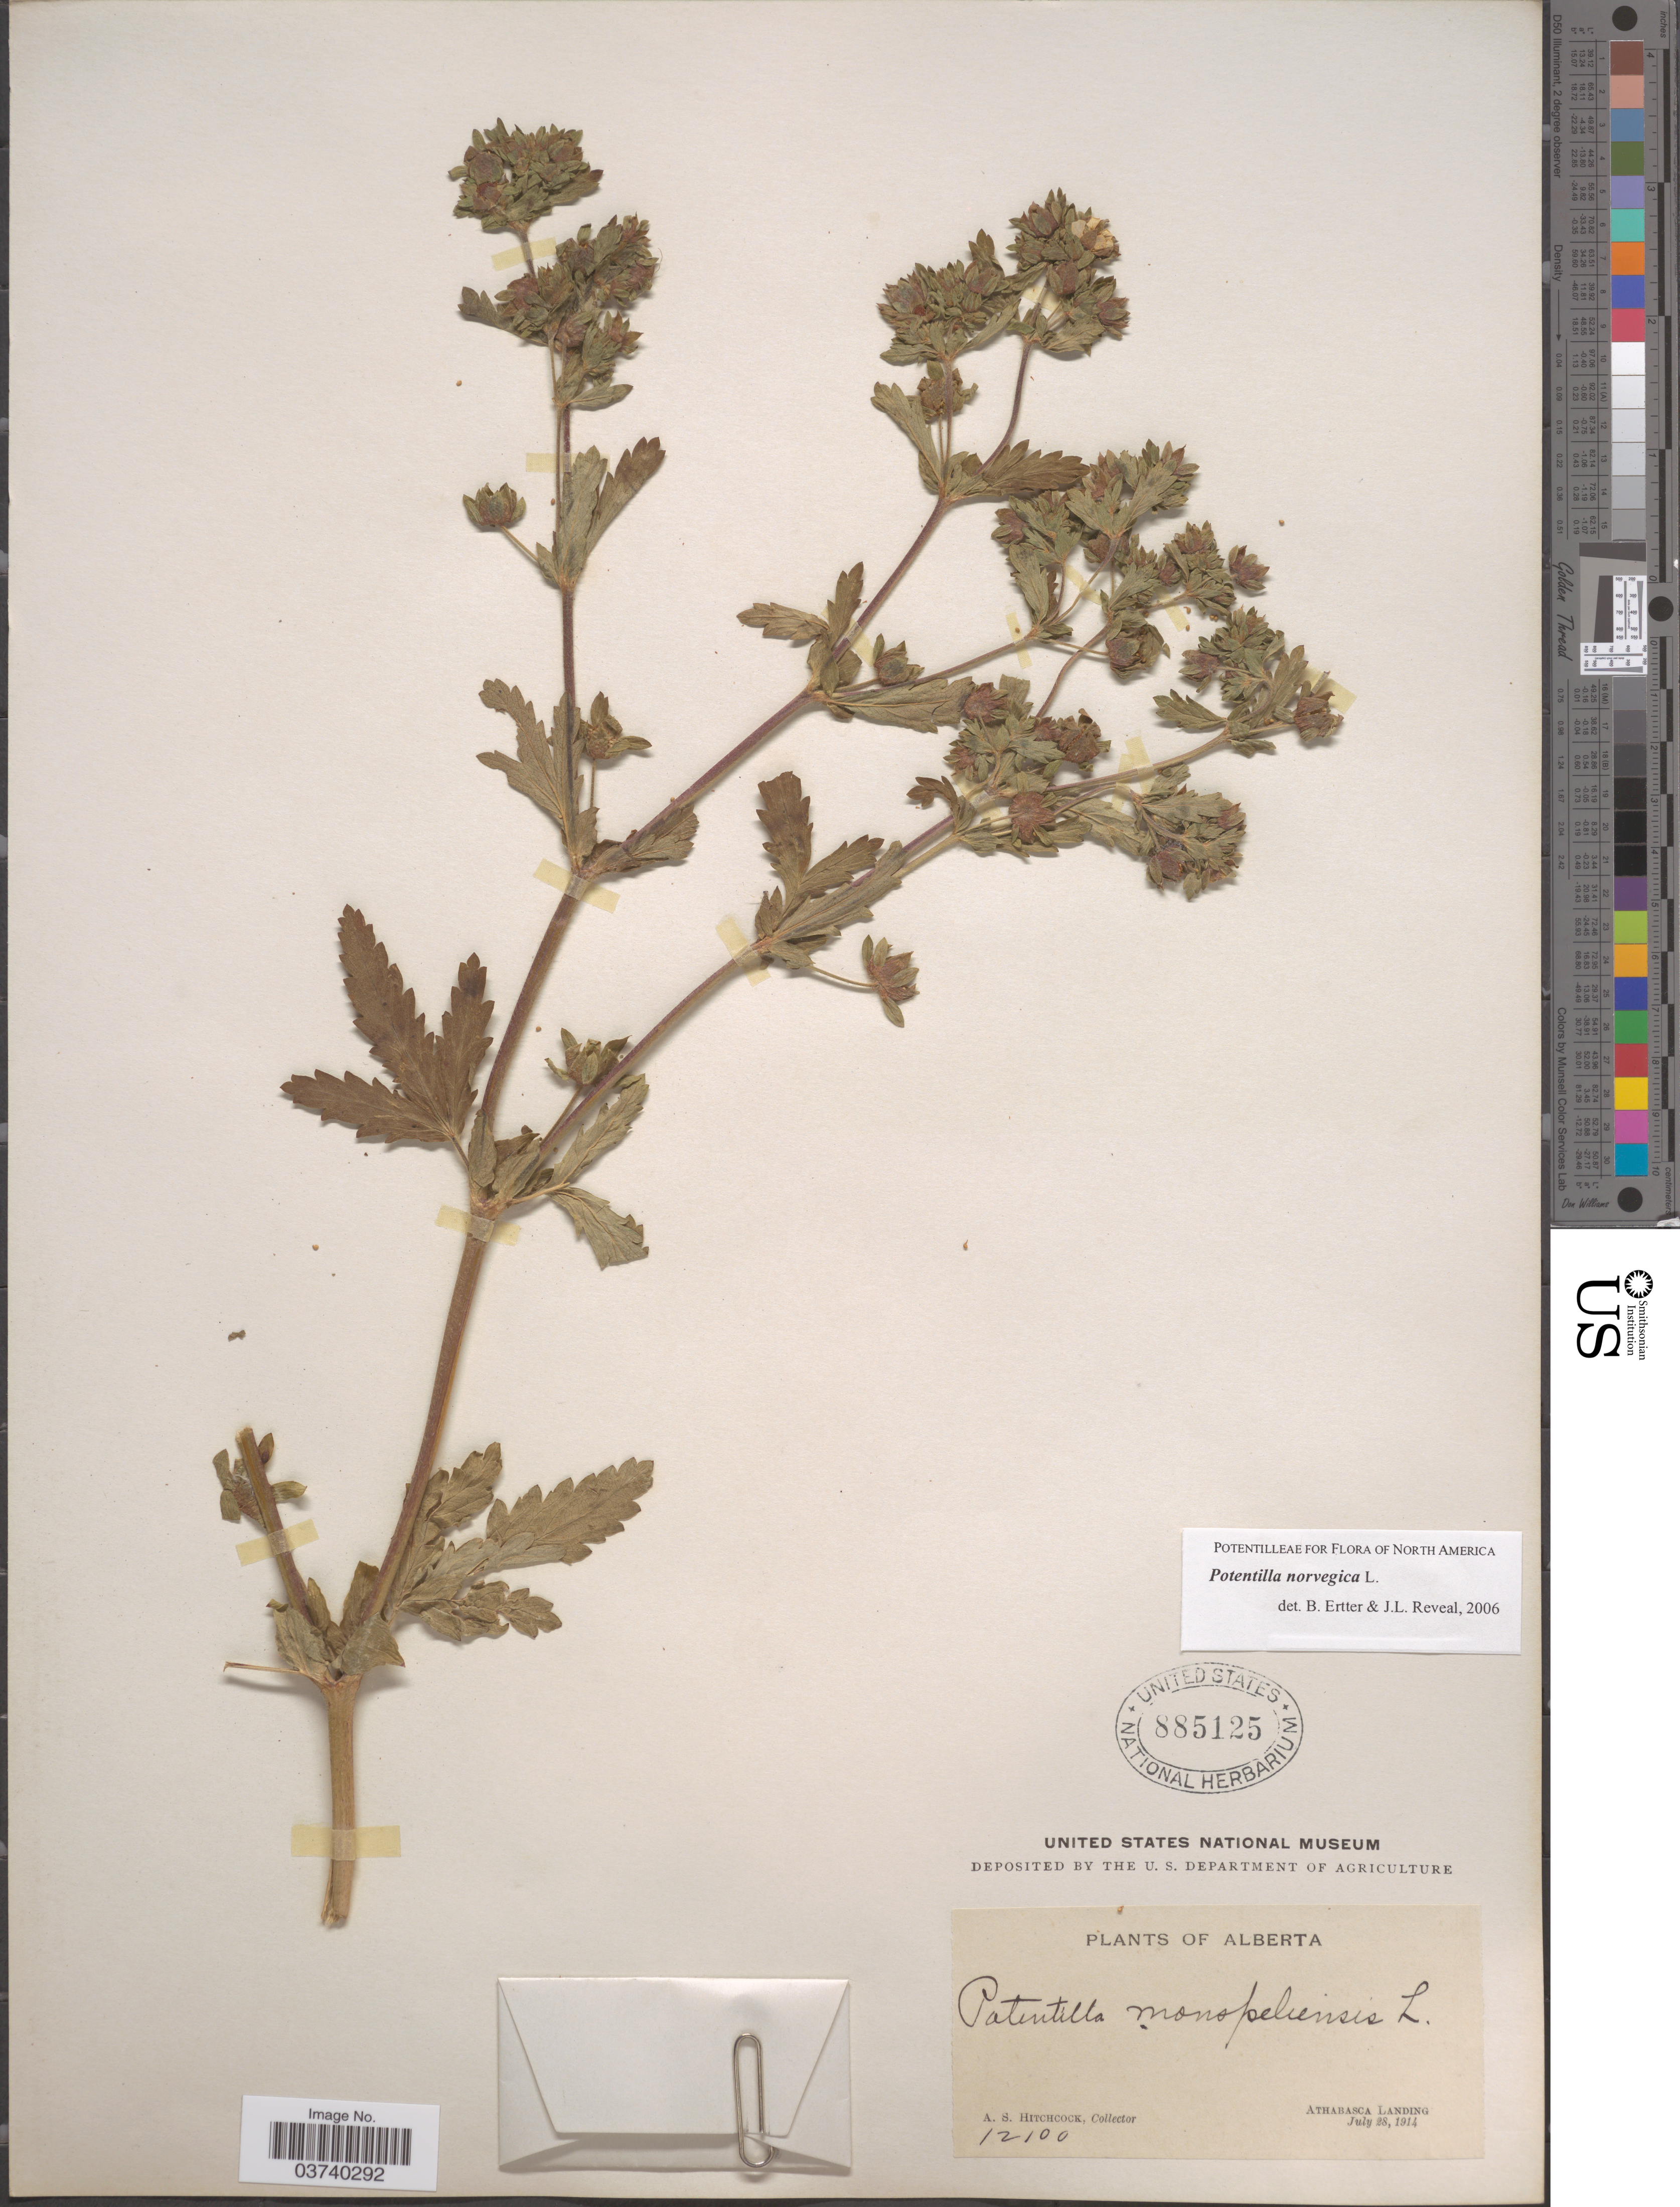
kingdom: Plantae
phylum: Tracheophyta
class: Magnoliopsida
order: Rosales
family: Rosaceae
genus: Potentilla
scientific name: Potentilla norvegica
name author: L.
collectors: A. S. Hitchcock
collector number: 12100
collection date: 1914-07-28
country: Canada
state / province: Alberta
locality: Athabasca Landing.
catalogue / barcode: US 885125